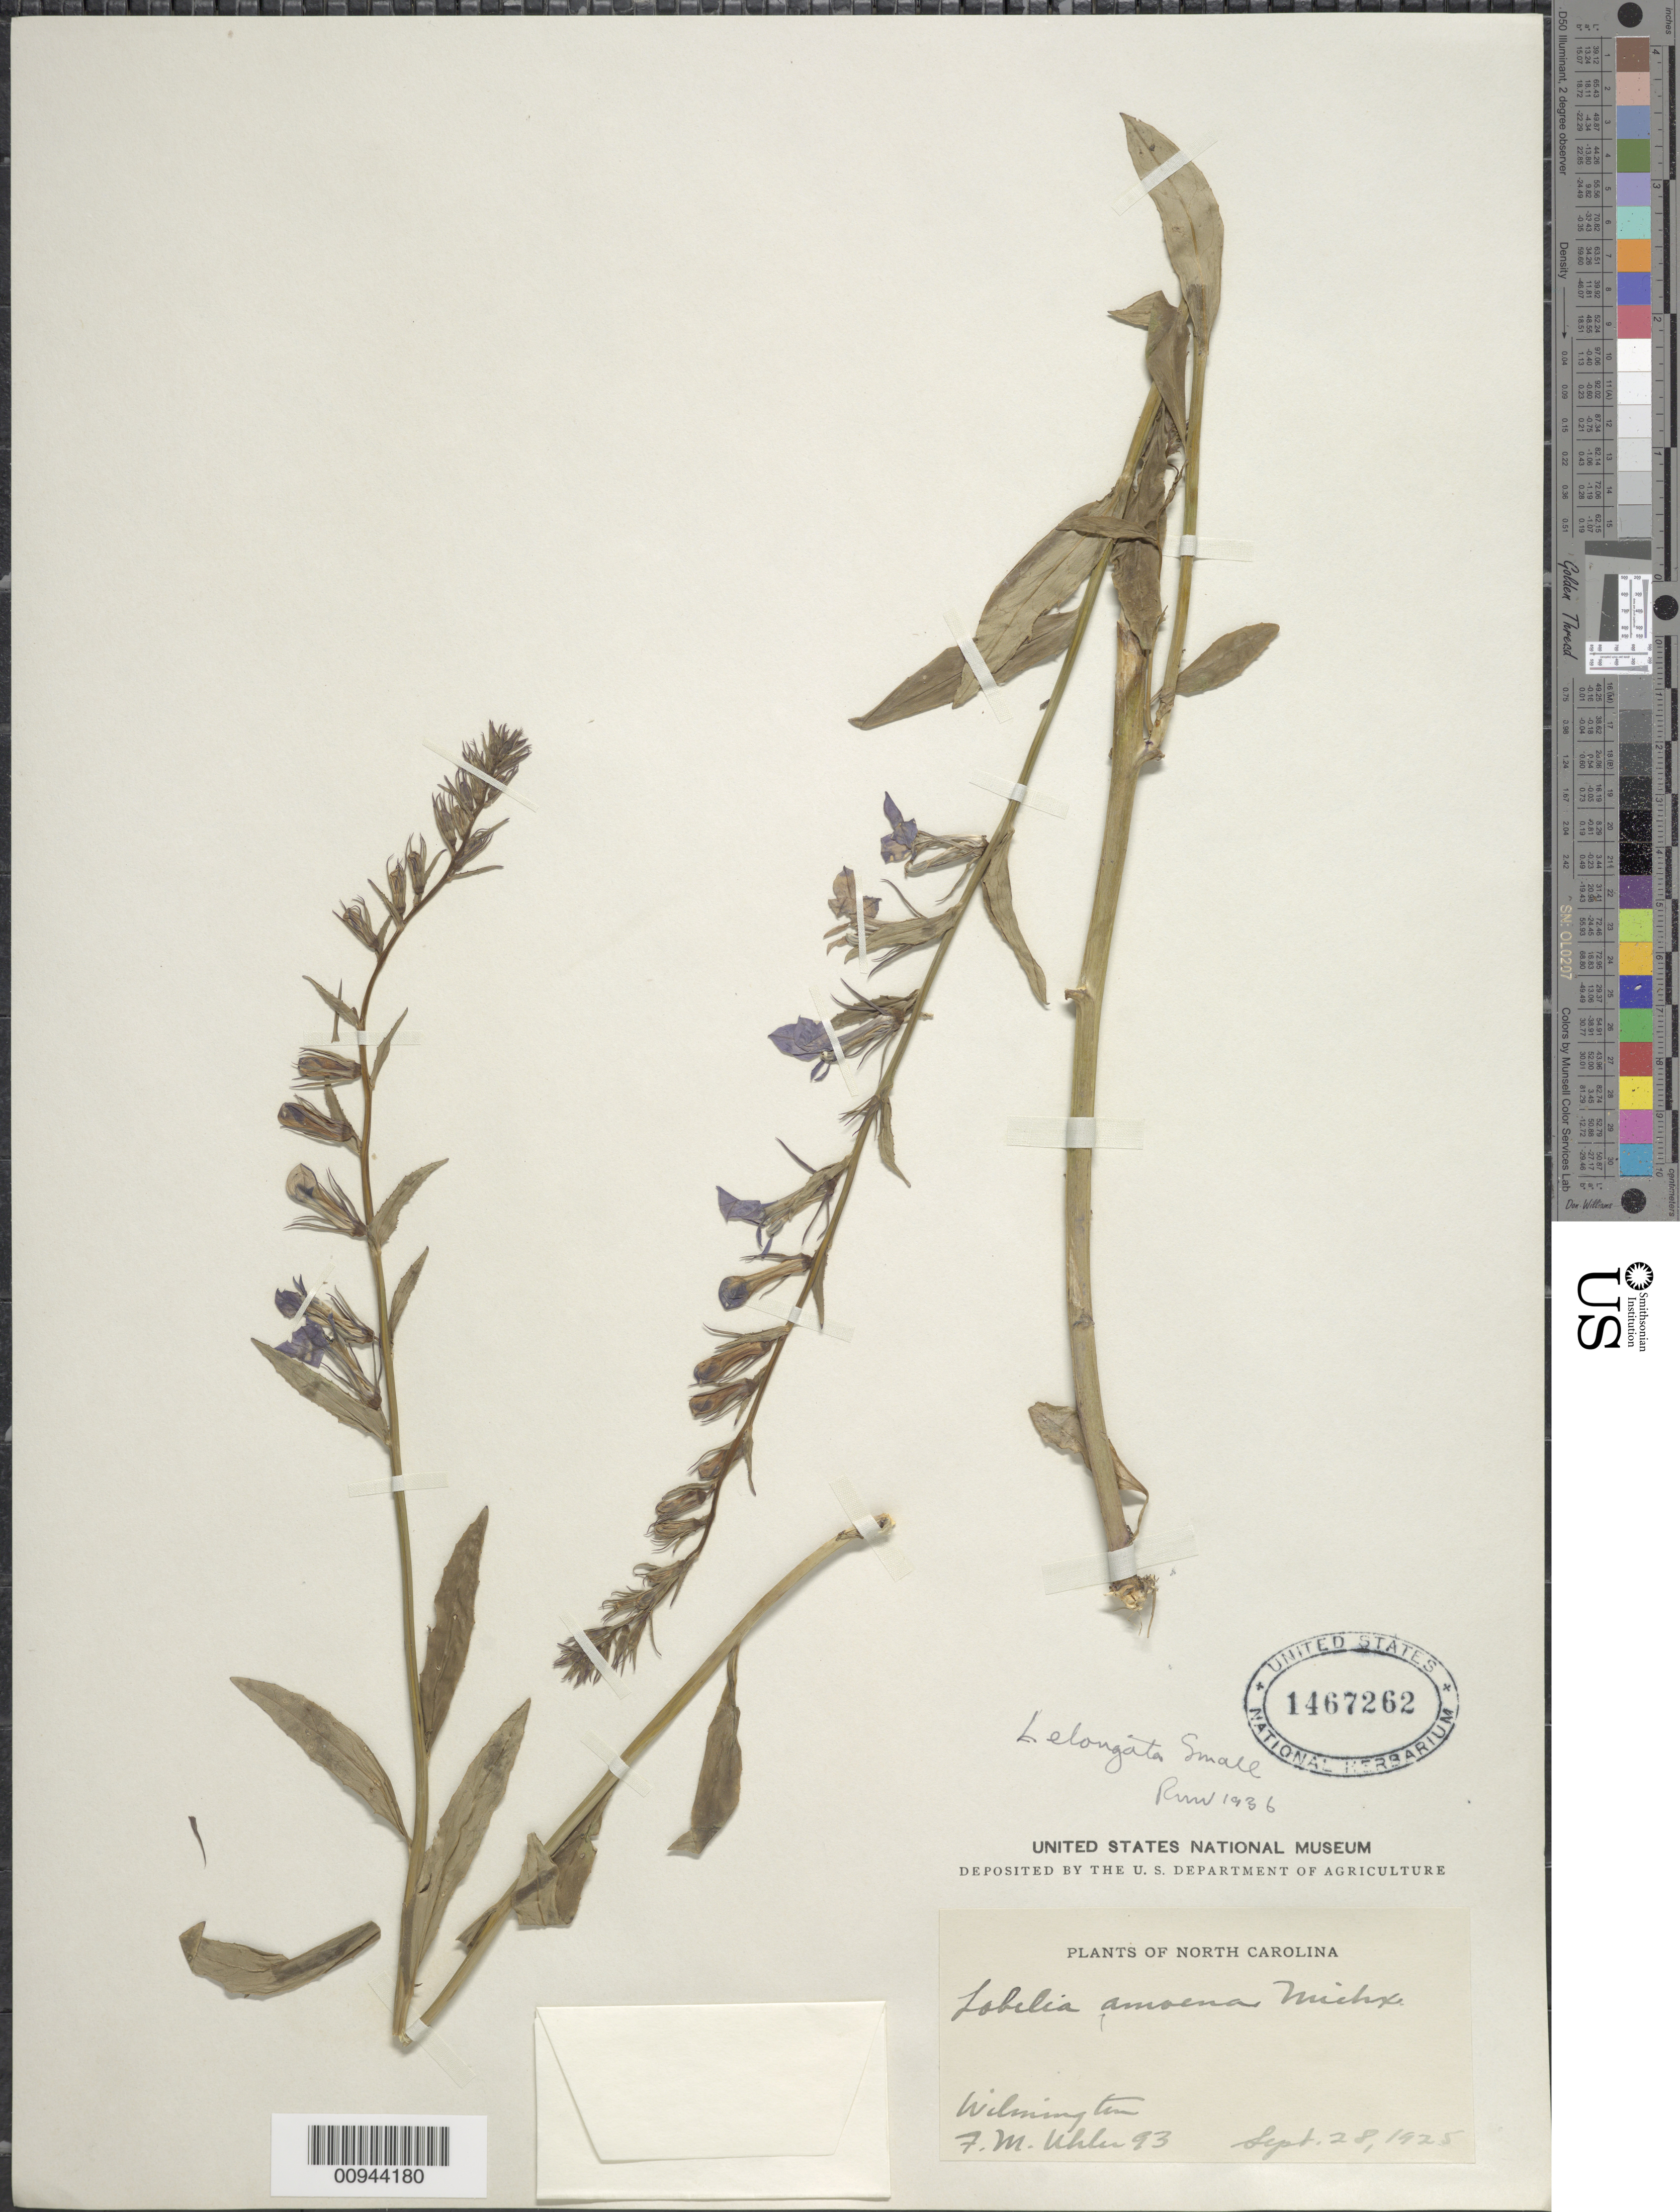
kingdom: Plantae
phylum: Tracheophyta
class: Magnoliopsida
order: Asterales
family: Campanulaceae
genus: Lobelia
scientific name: Lobelia elongata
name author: Small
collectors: F. M. Uhler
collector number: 93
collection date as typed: Sept. 28, 1925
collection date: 1925-09-28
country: United States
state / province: North Carolina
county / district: New Hanover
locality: Wilmington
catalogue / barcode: US 1467262